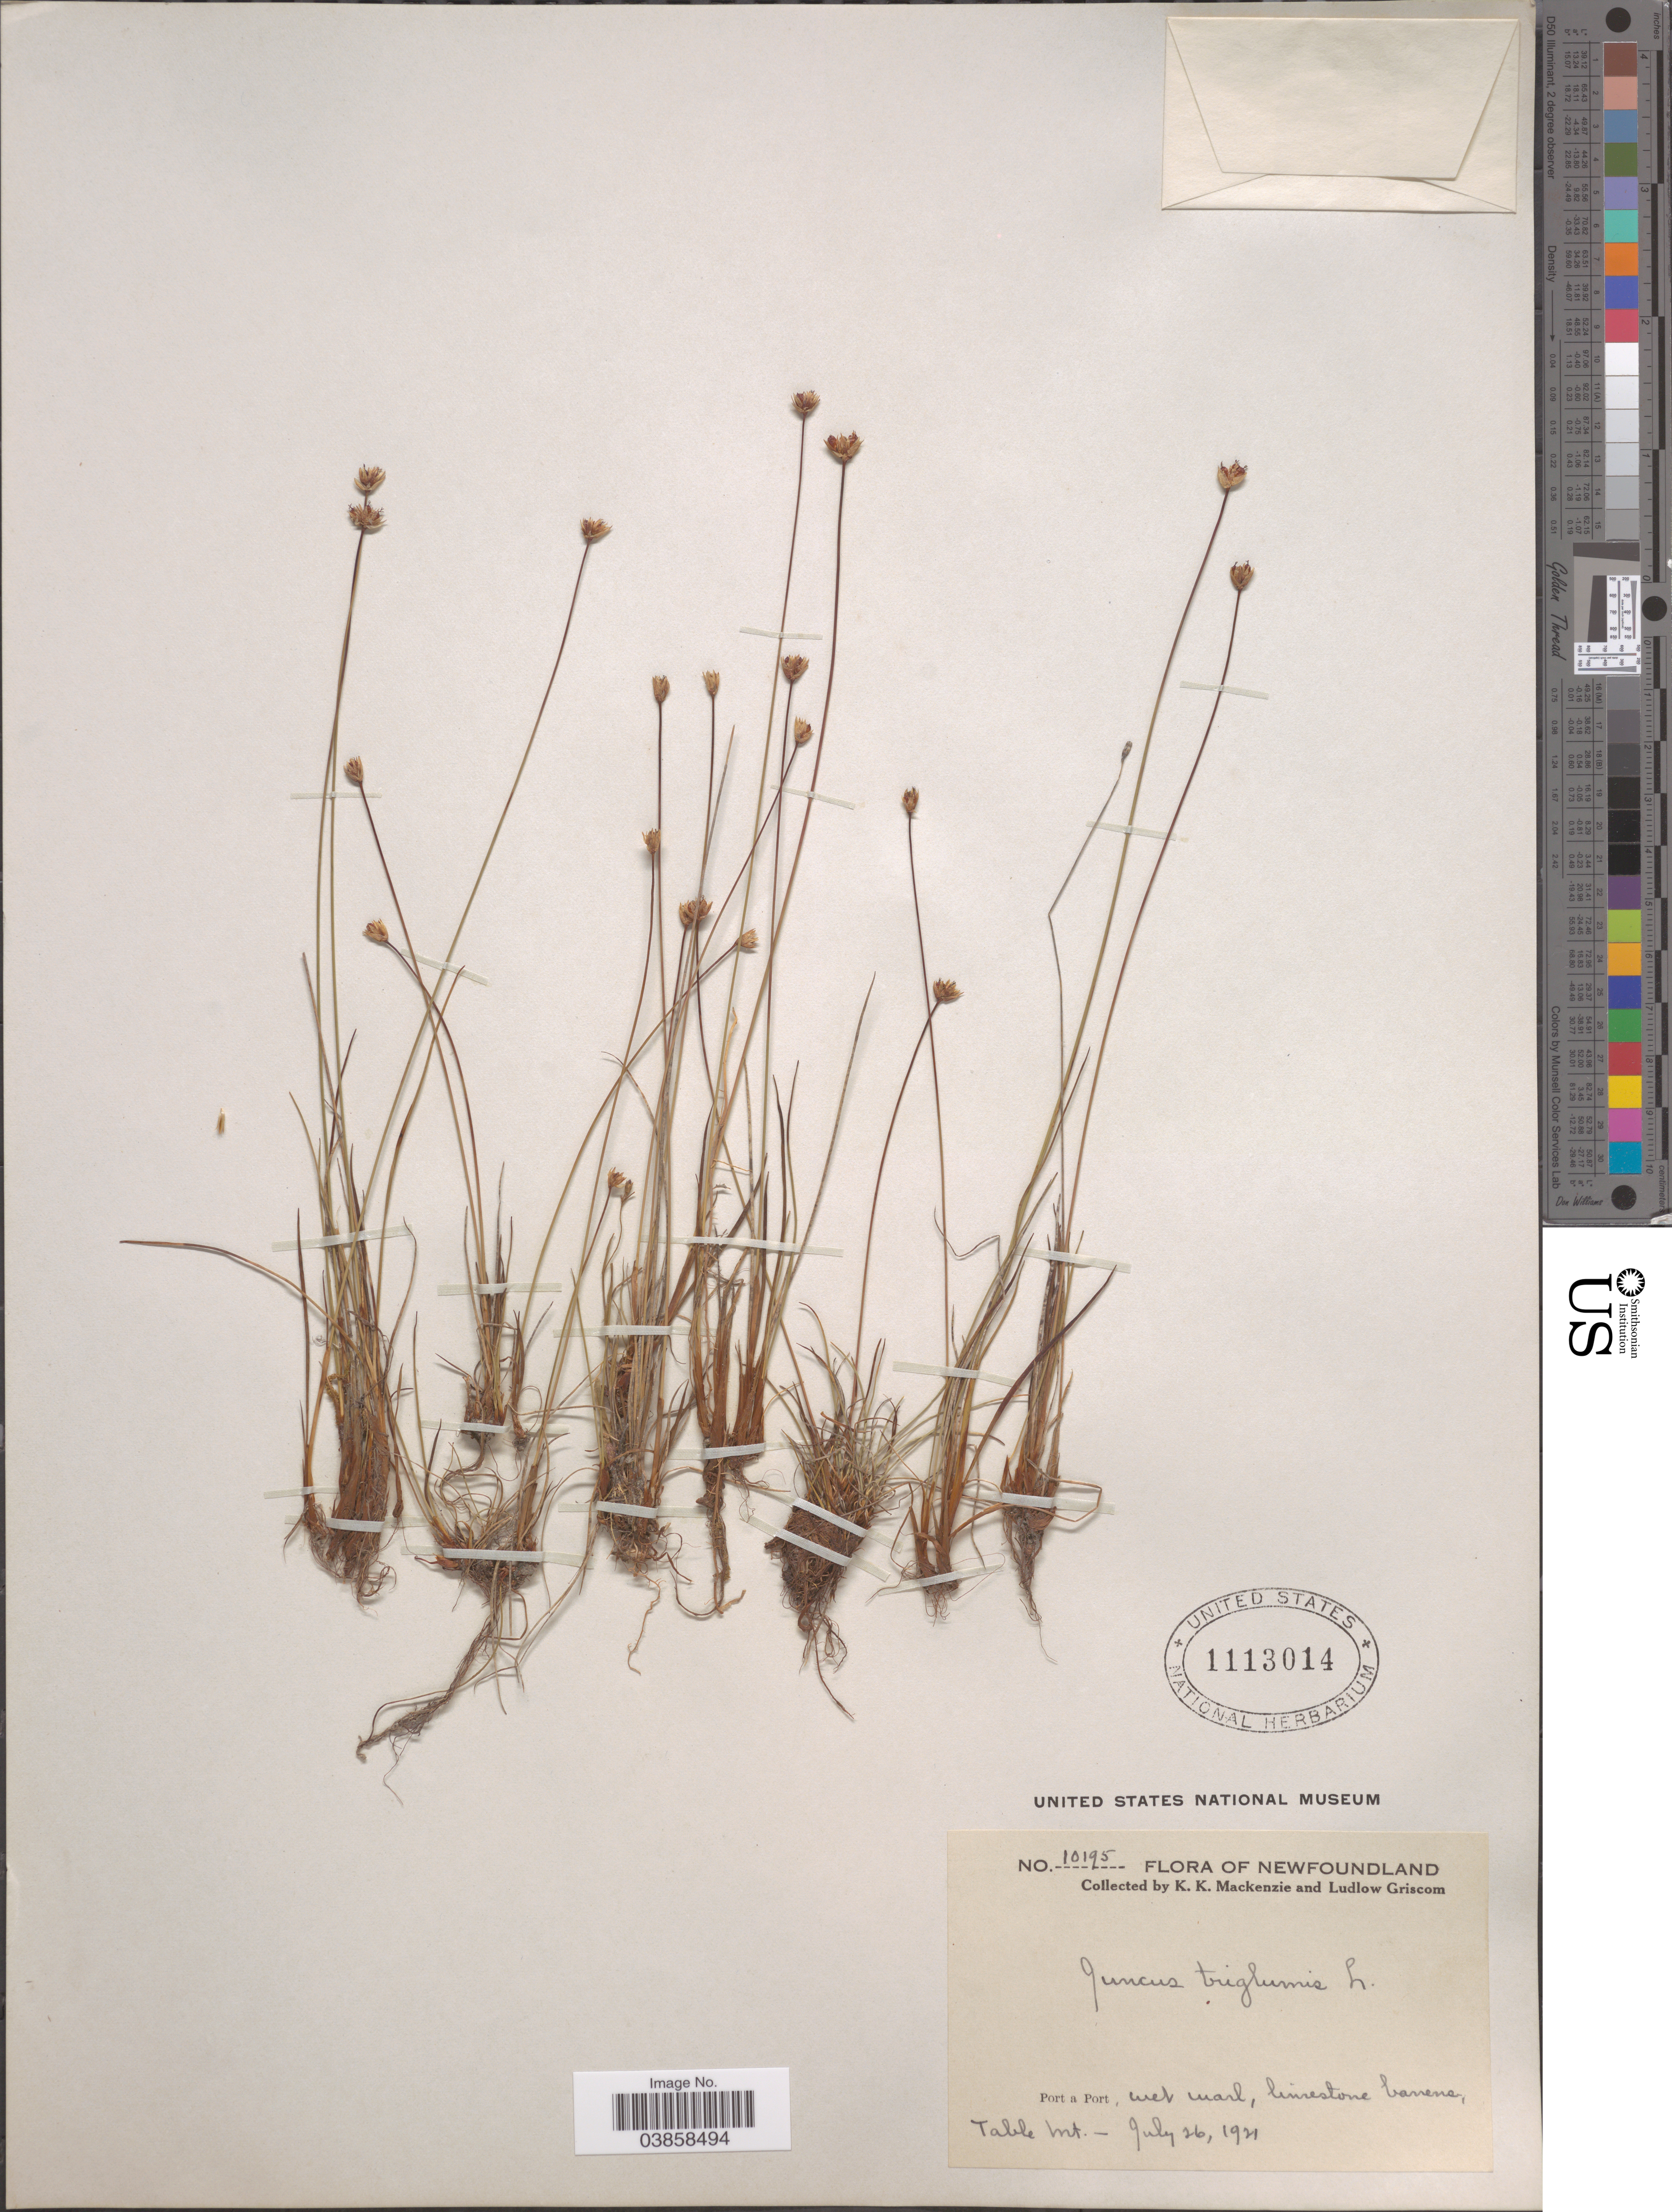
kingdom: Plantae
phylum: Tracheophyta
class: Liliopsida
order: Poales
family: Juncaceae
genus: Juncus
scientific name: Juncus triglumis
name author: L.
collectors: K. K. Mackenzie & L. Griscom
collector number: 10195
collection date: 1921-07-26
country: Canada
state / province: Newfoundland and Labrador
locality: Port a Port, limestone barrens, Table Mt.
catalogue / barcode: US 1113014